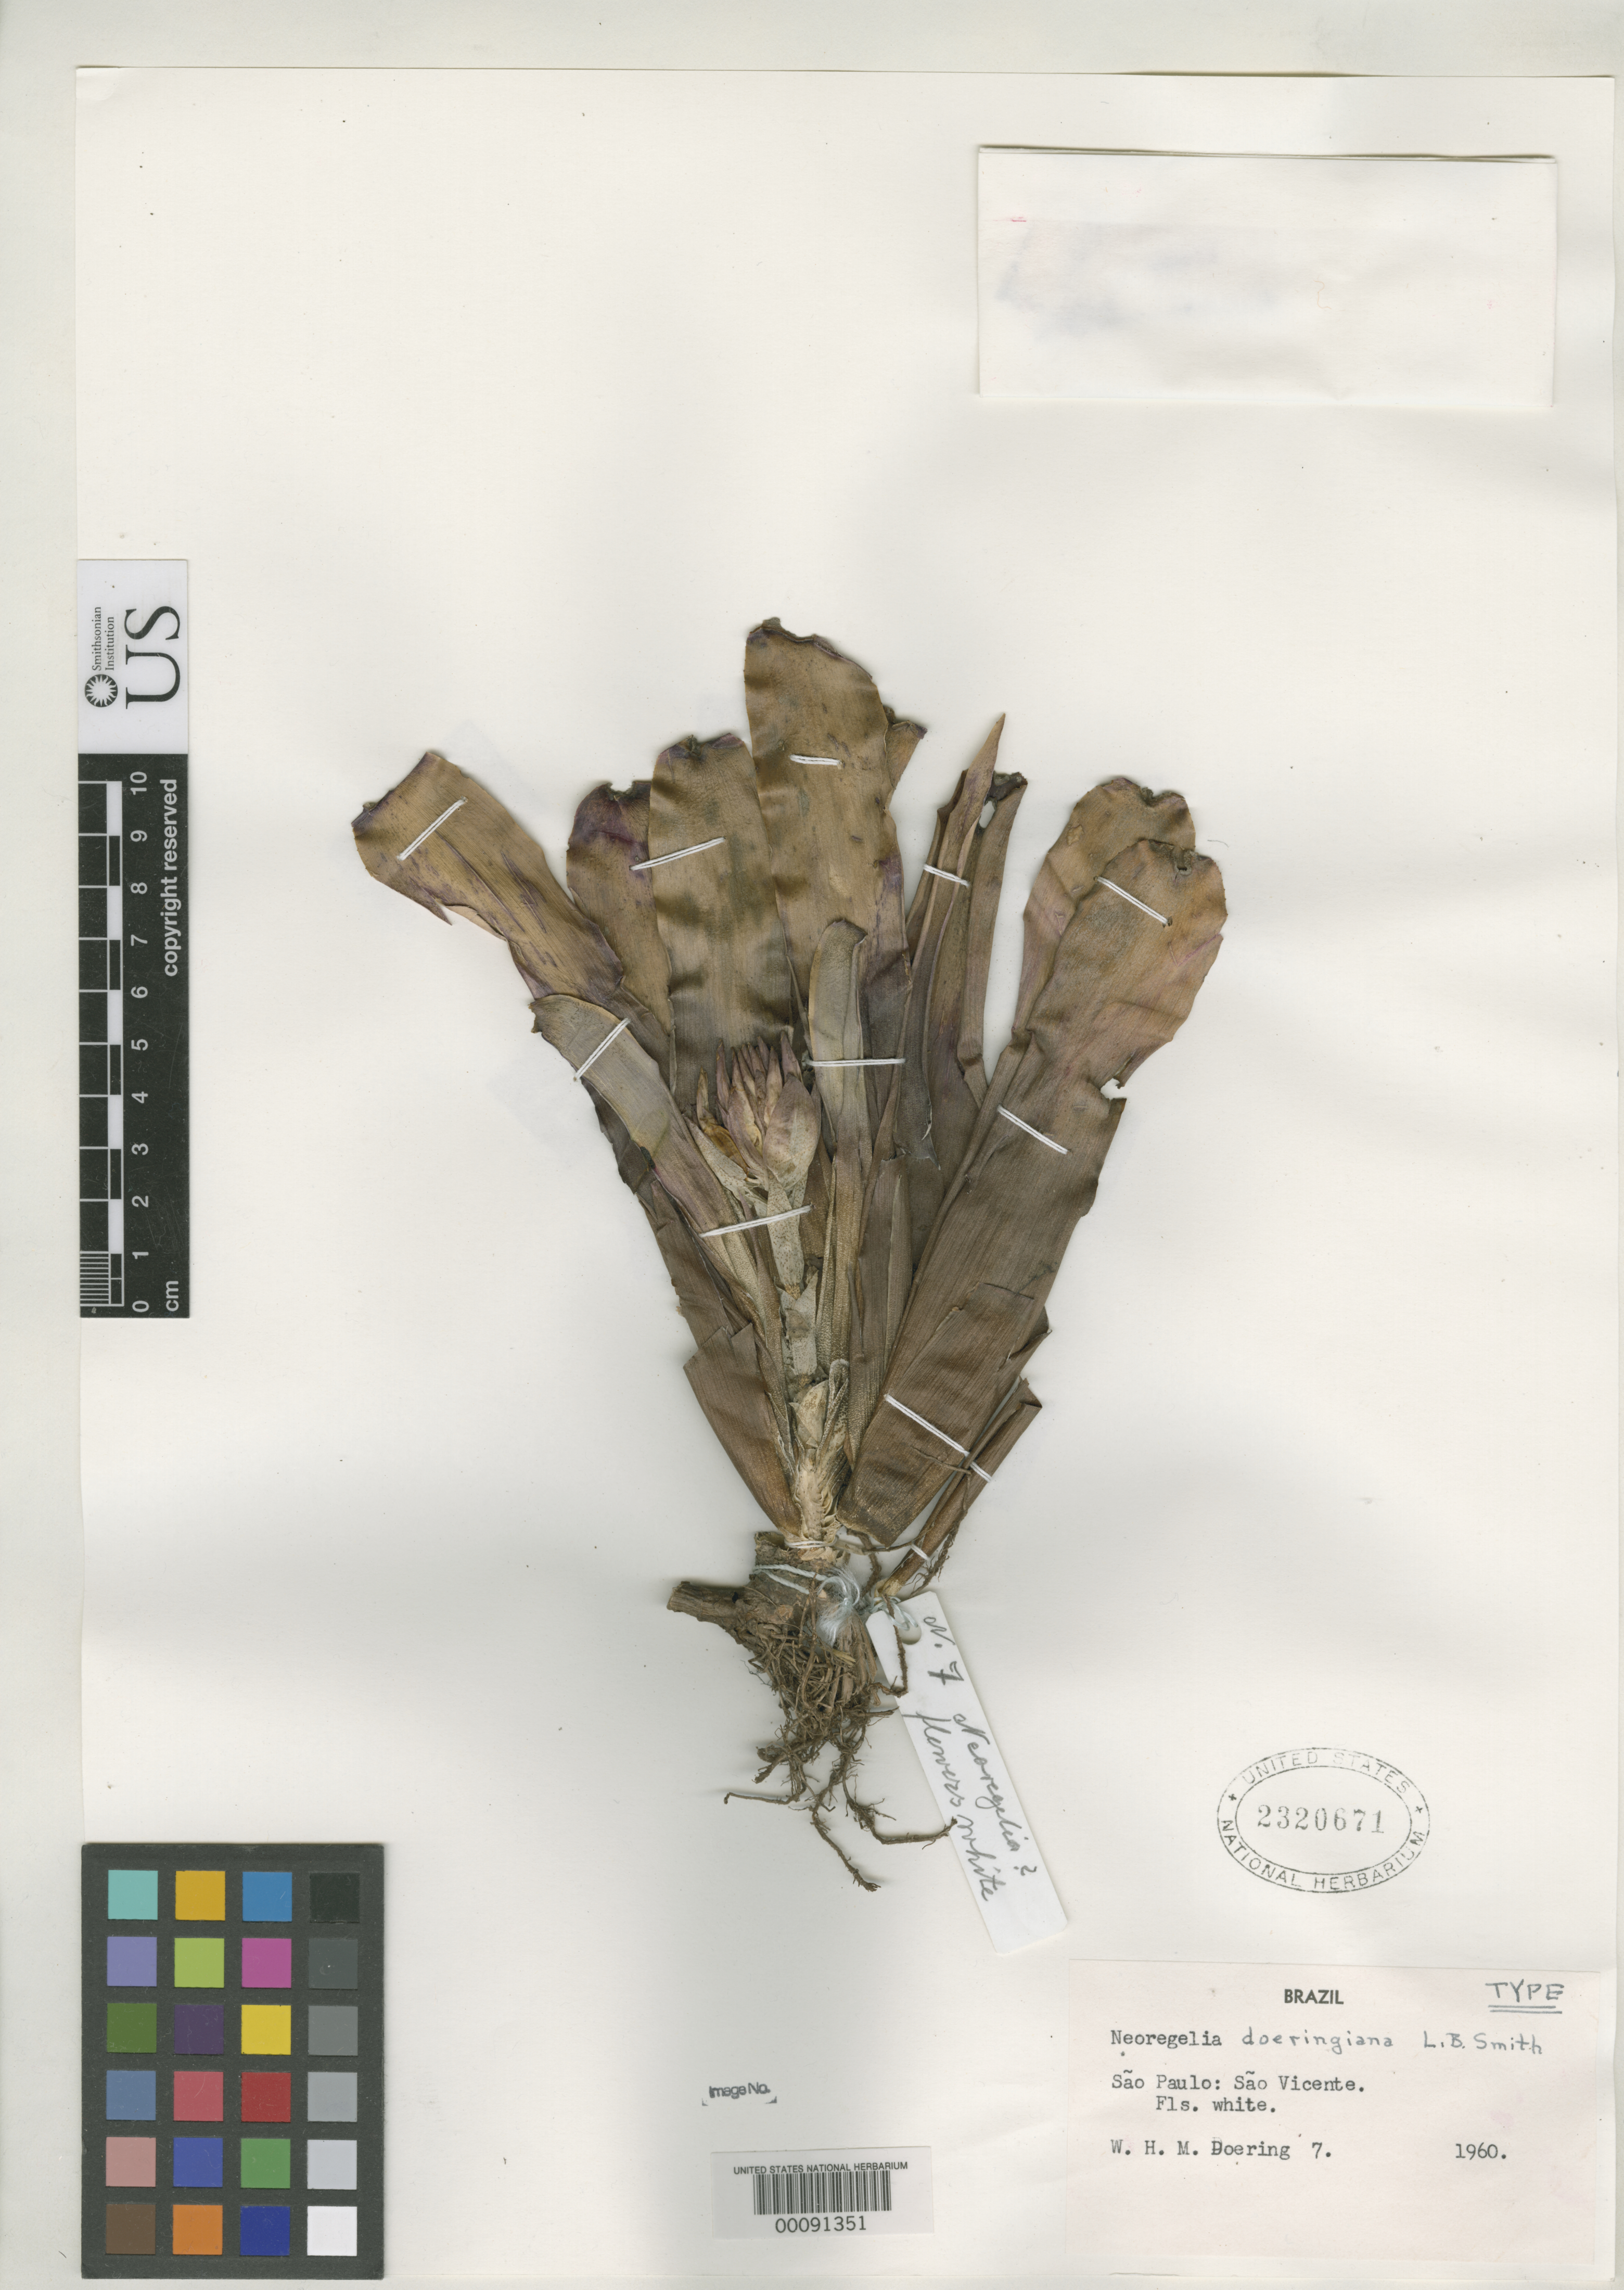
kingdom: Plantae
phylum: Tracheophyta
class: Liliopsida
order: Poales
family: Bromeliaceae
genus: Neoregelia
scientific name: Neoregelia doeringiana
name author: L.B. Sm.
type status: Holotype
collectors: W. Doering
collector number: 7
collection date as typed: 1960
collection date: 1960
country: Brazil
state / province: São Paulo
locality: Sao Vicente.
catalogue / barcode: US 2320671